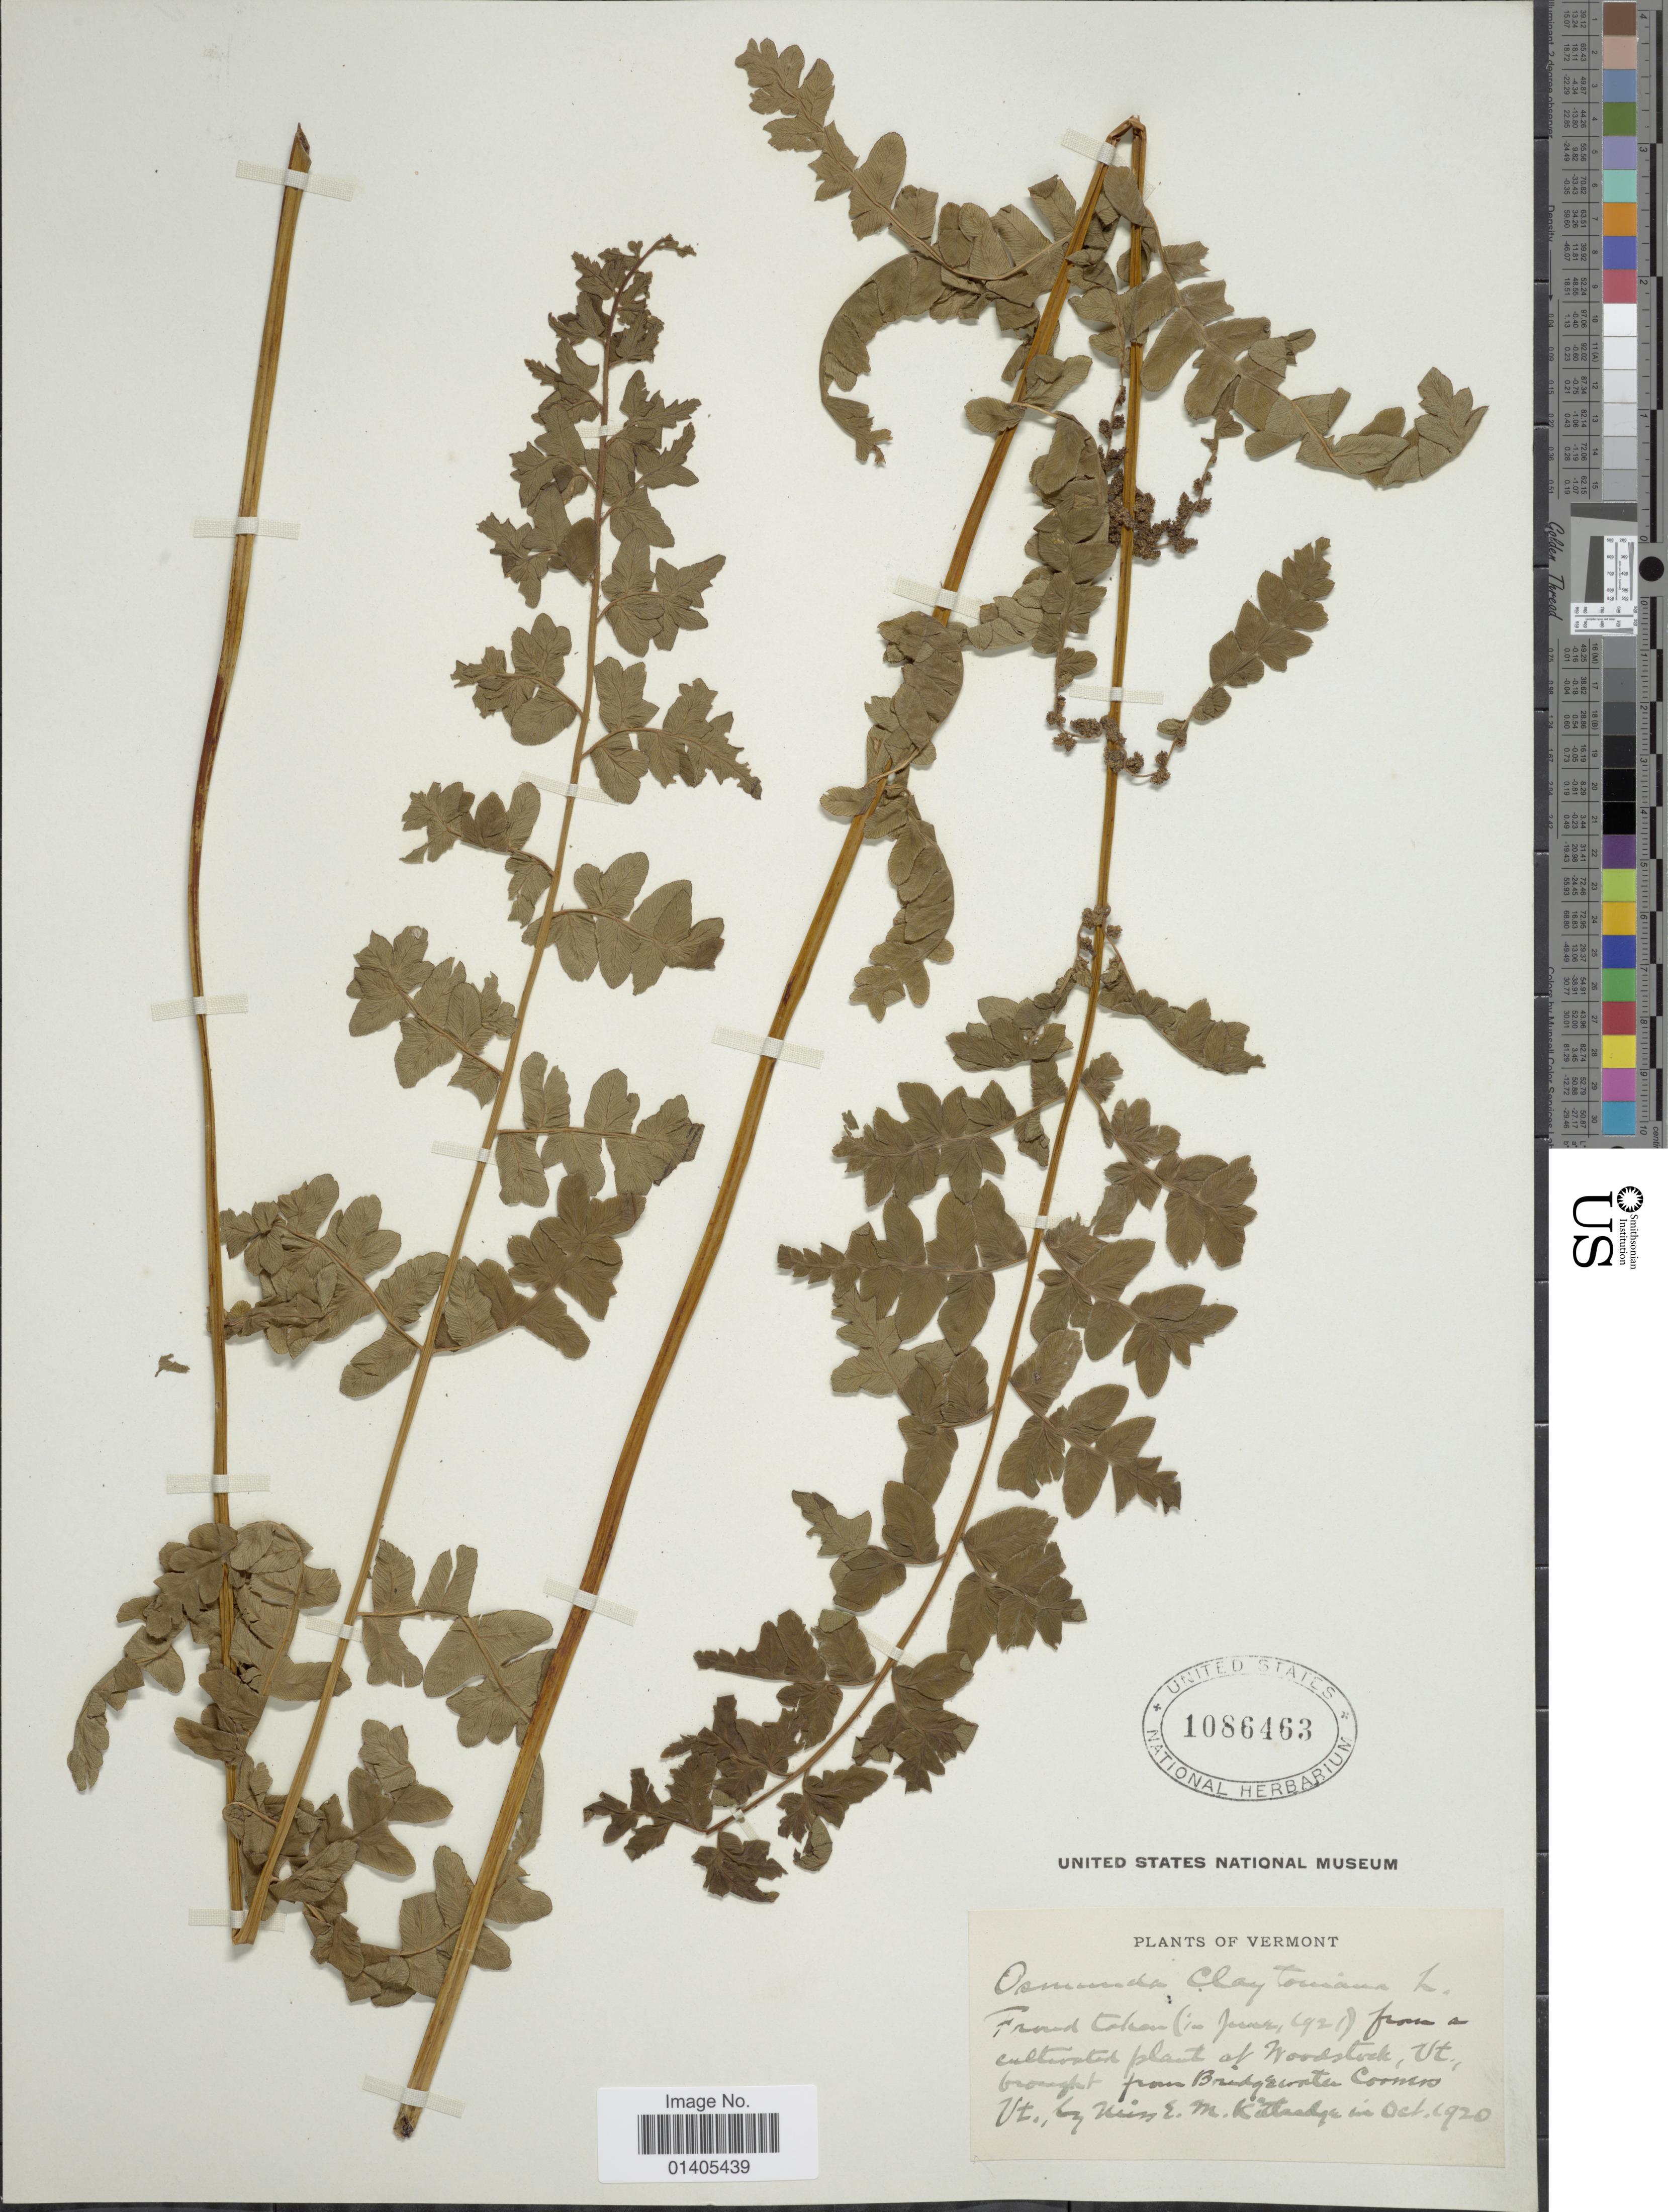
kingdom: Plantae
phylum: Tracheophyta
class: Polypodiopsida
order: Osmundales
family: Osmundaceae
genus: Osmunda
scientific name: Osmunda claytoniana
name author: (L.) Tagawa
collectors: E. Kittridge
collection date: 1920-10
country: United States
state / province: Vermont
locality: Plant of Woodstock, brought from Bridgewater Corners.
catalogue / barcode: US 1086463